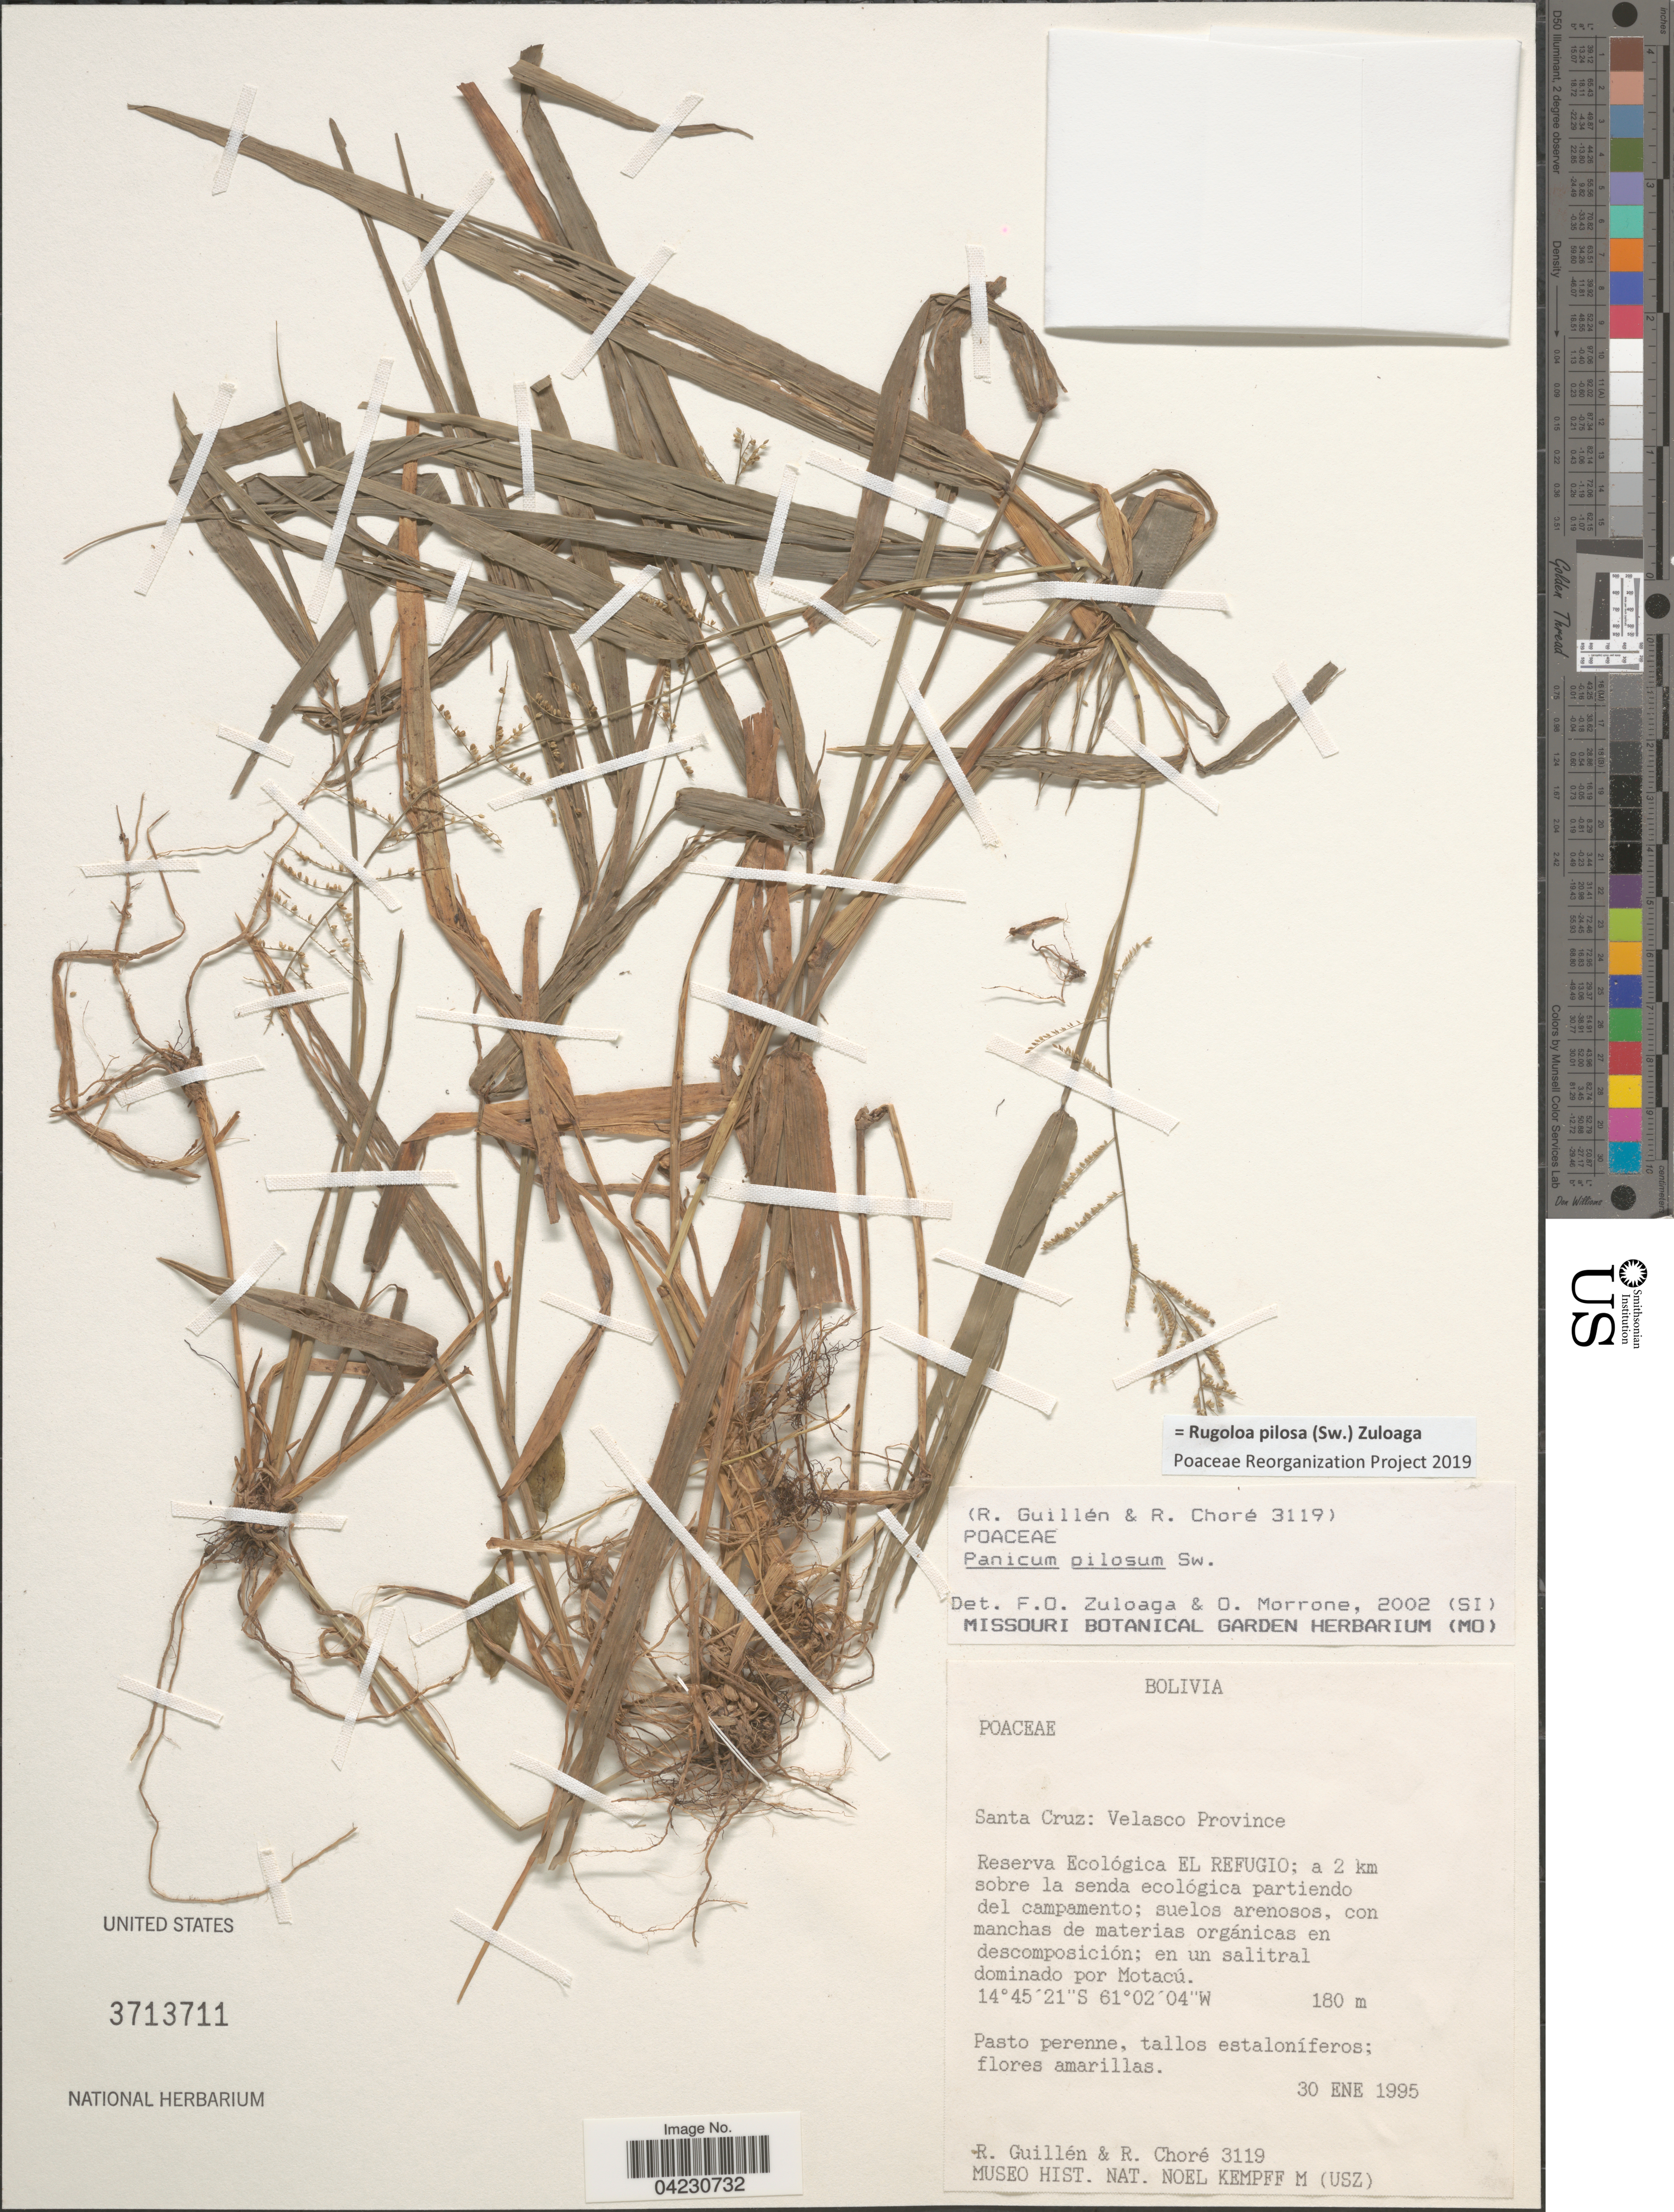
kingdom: Plantae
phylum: Tracheophyta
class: Liliopsida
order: Poales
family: Poaceae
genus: Rugoloa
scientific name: Rugoloa pilosa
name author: (Sw.) Zuloaga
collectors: R. Guillen & R. Choré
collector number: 3119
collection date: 1995-01-30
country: Bolivia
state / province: Santa Cruz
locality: Velasco Province. Reserva Ecológica El Refugio; a 2 km sobre la senda ecológica partiendo del campamento.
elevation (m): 180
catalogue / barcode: US 3713711